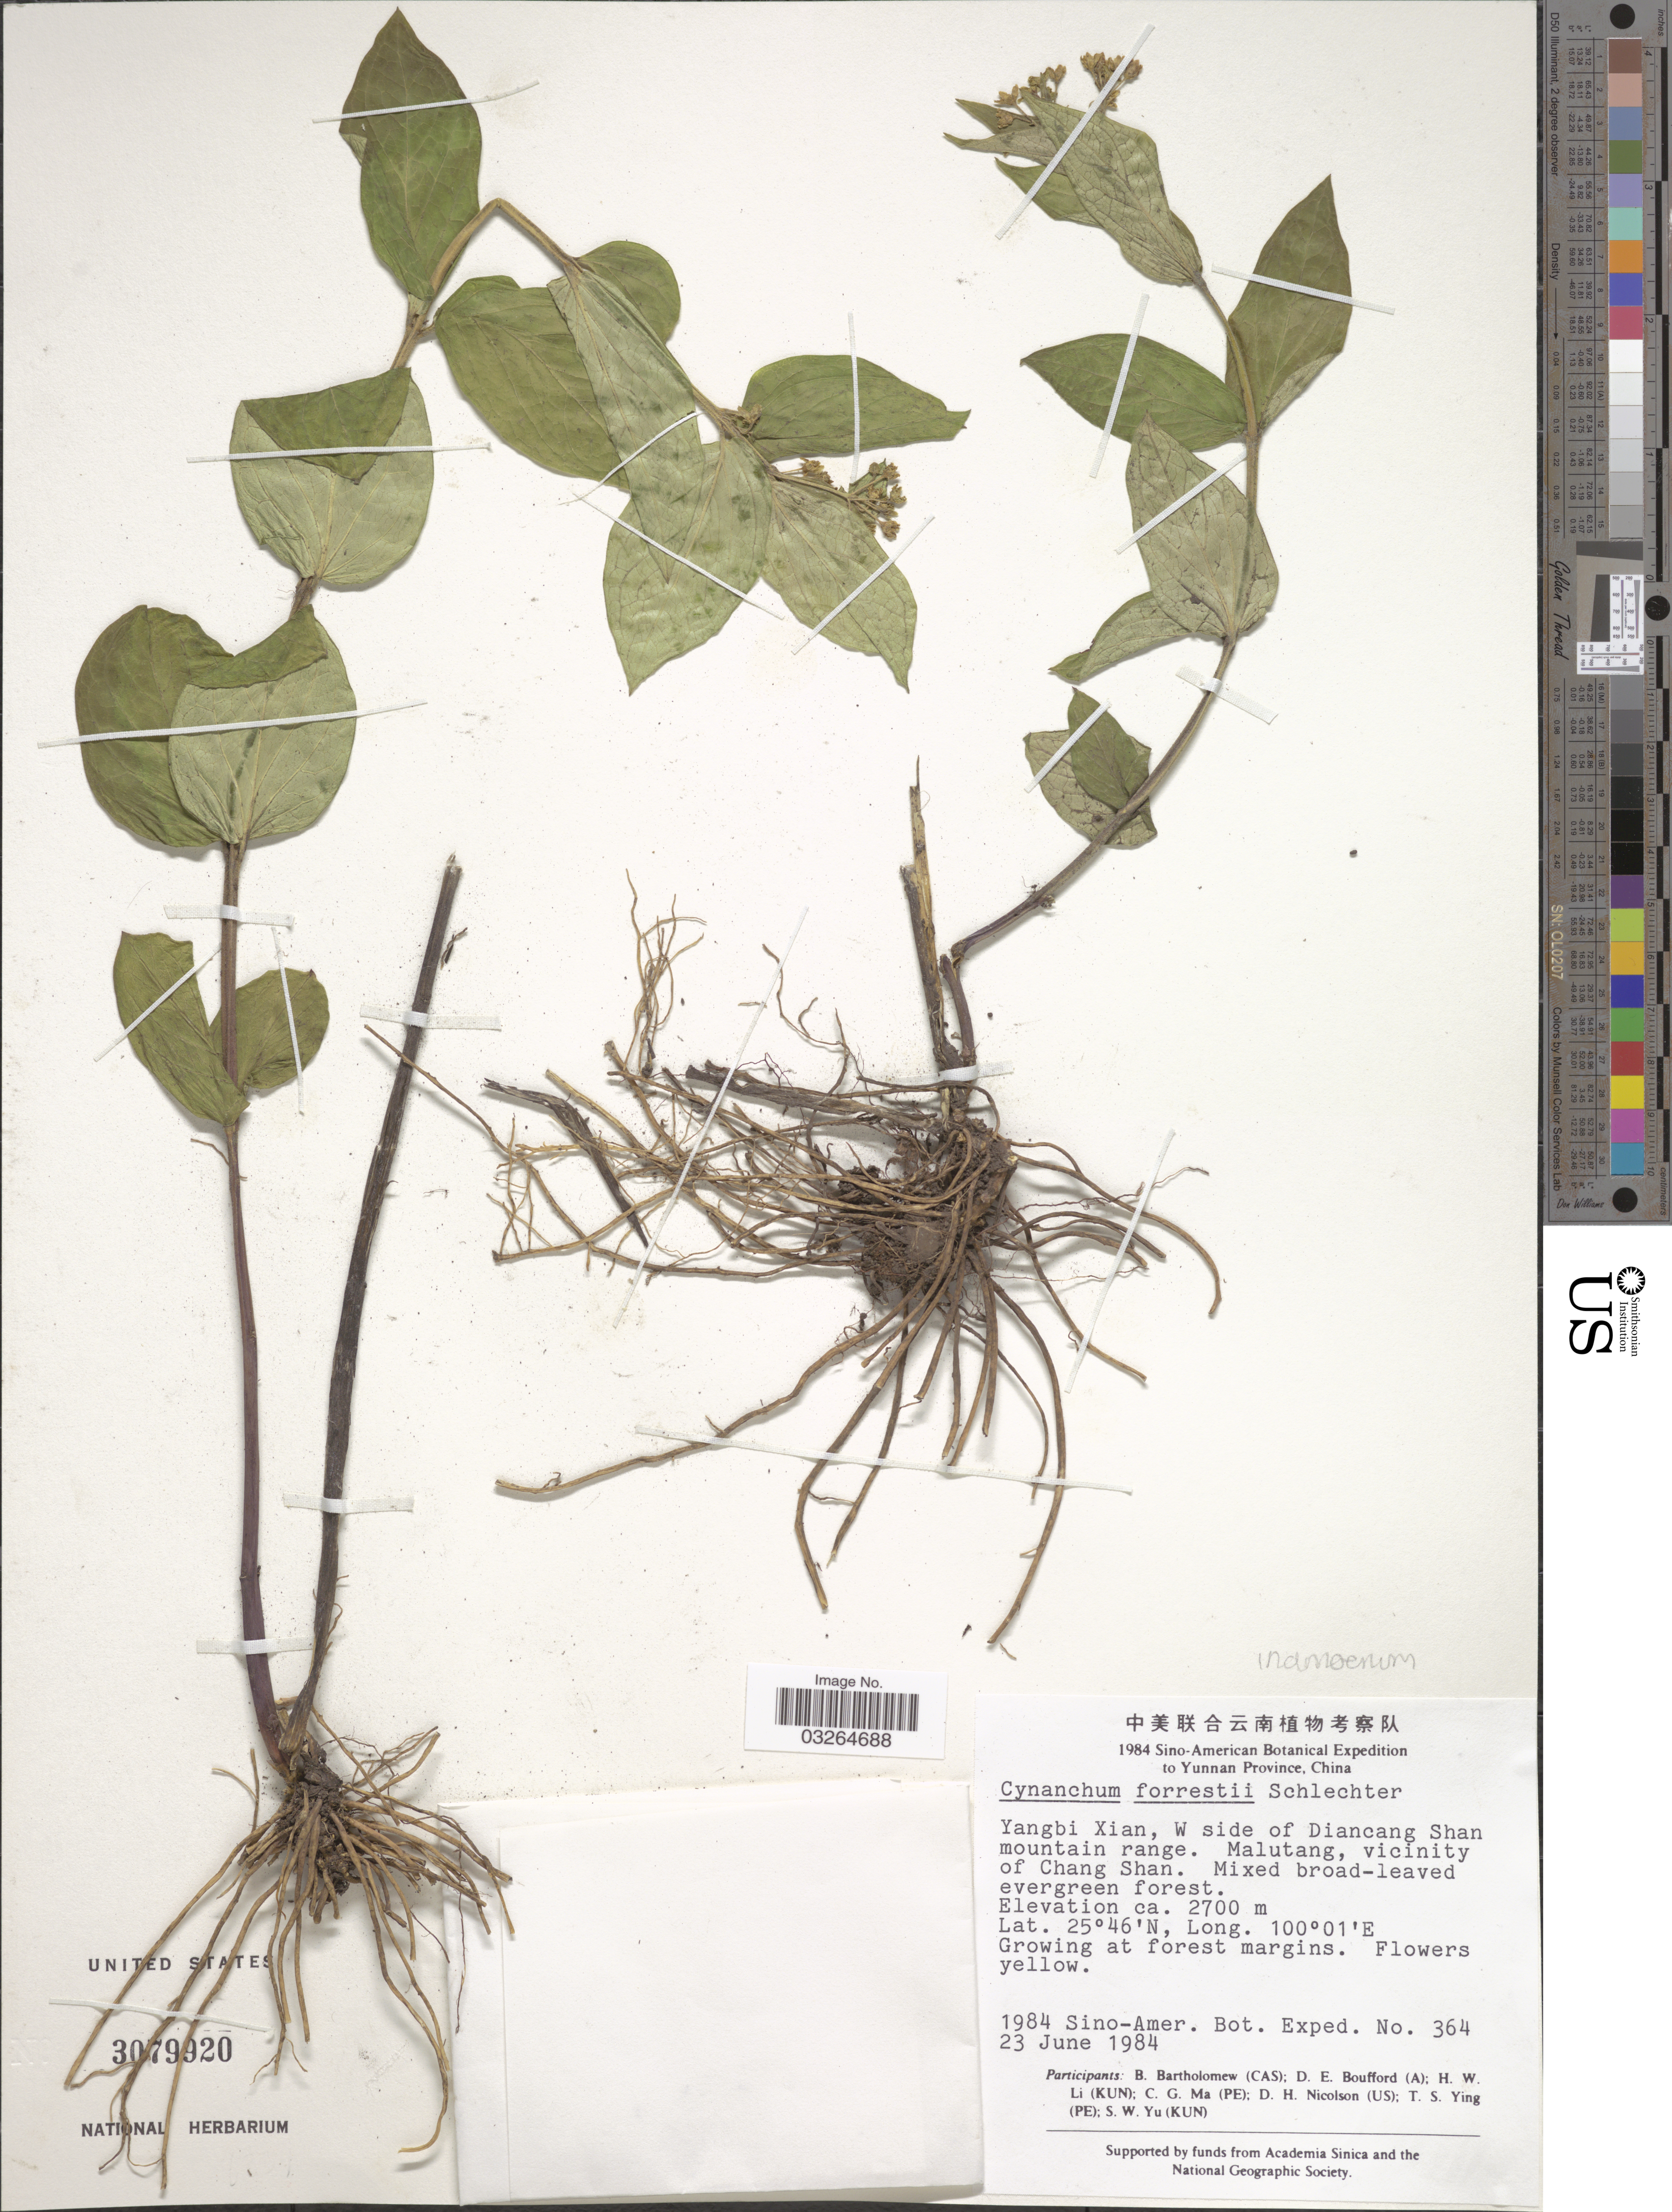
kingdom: Plantae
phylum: Tracheophyta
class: Magnoliopsida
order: Gentianales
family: Apocynaceae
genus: Cynanchum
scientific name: Cynanchum forrestii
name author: Schltr.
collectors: Sino-Amer. Bot. Exped. 1984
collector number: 364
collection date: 1984-06-23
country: China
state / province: Yunnan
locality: Yangbi Xian, W side of Diancang Shan mountain range. Malutang, vicinity of Chang Shan.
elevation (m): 2700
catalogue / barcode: US 3079920